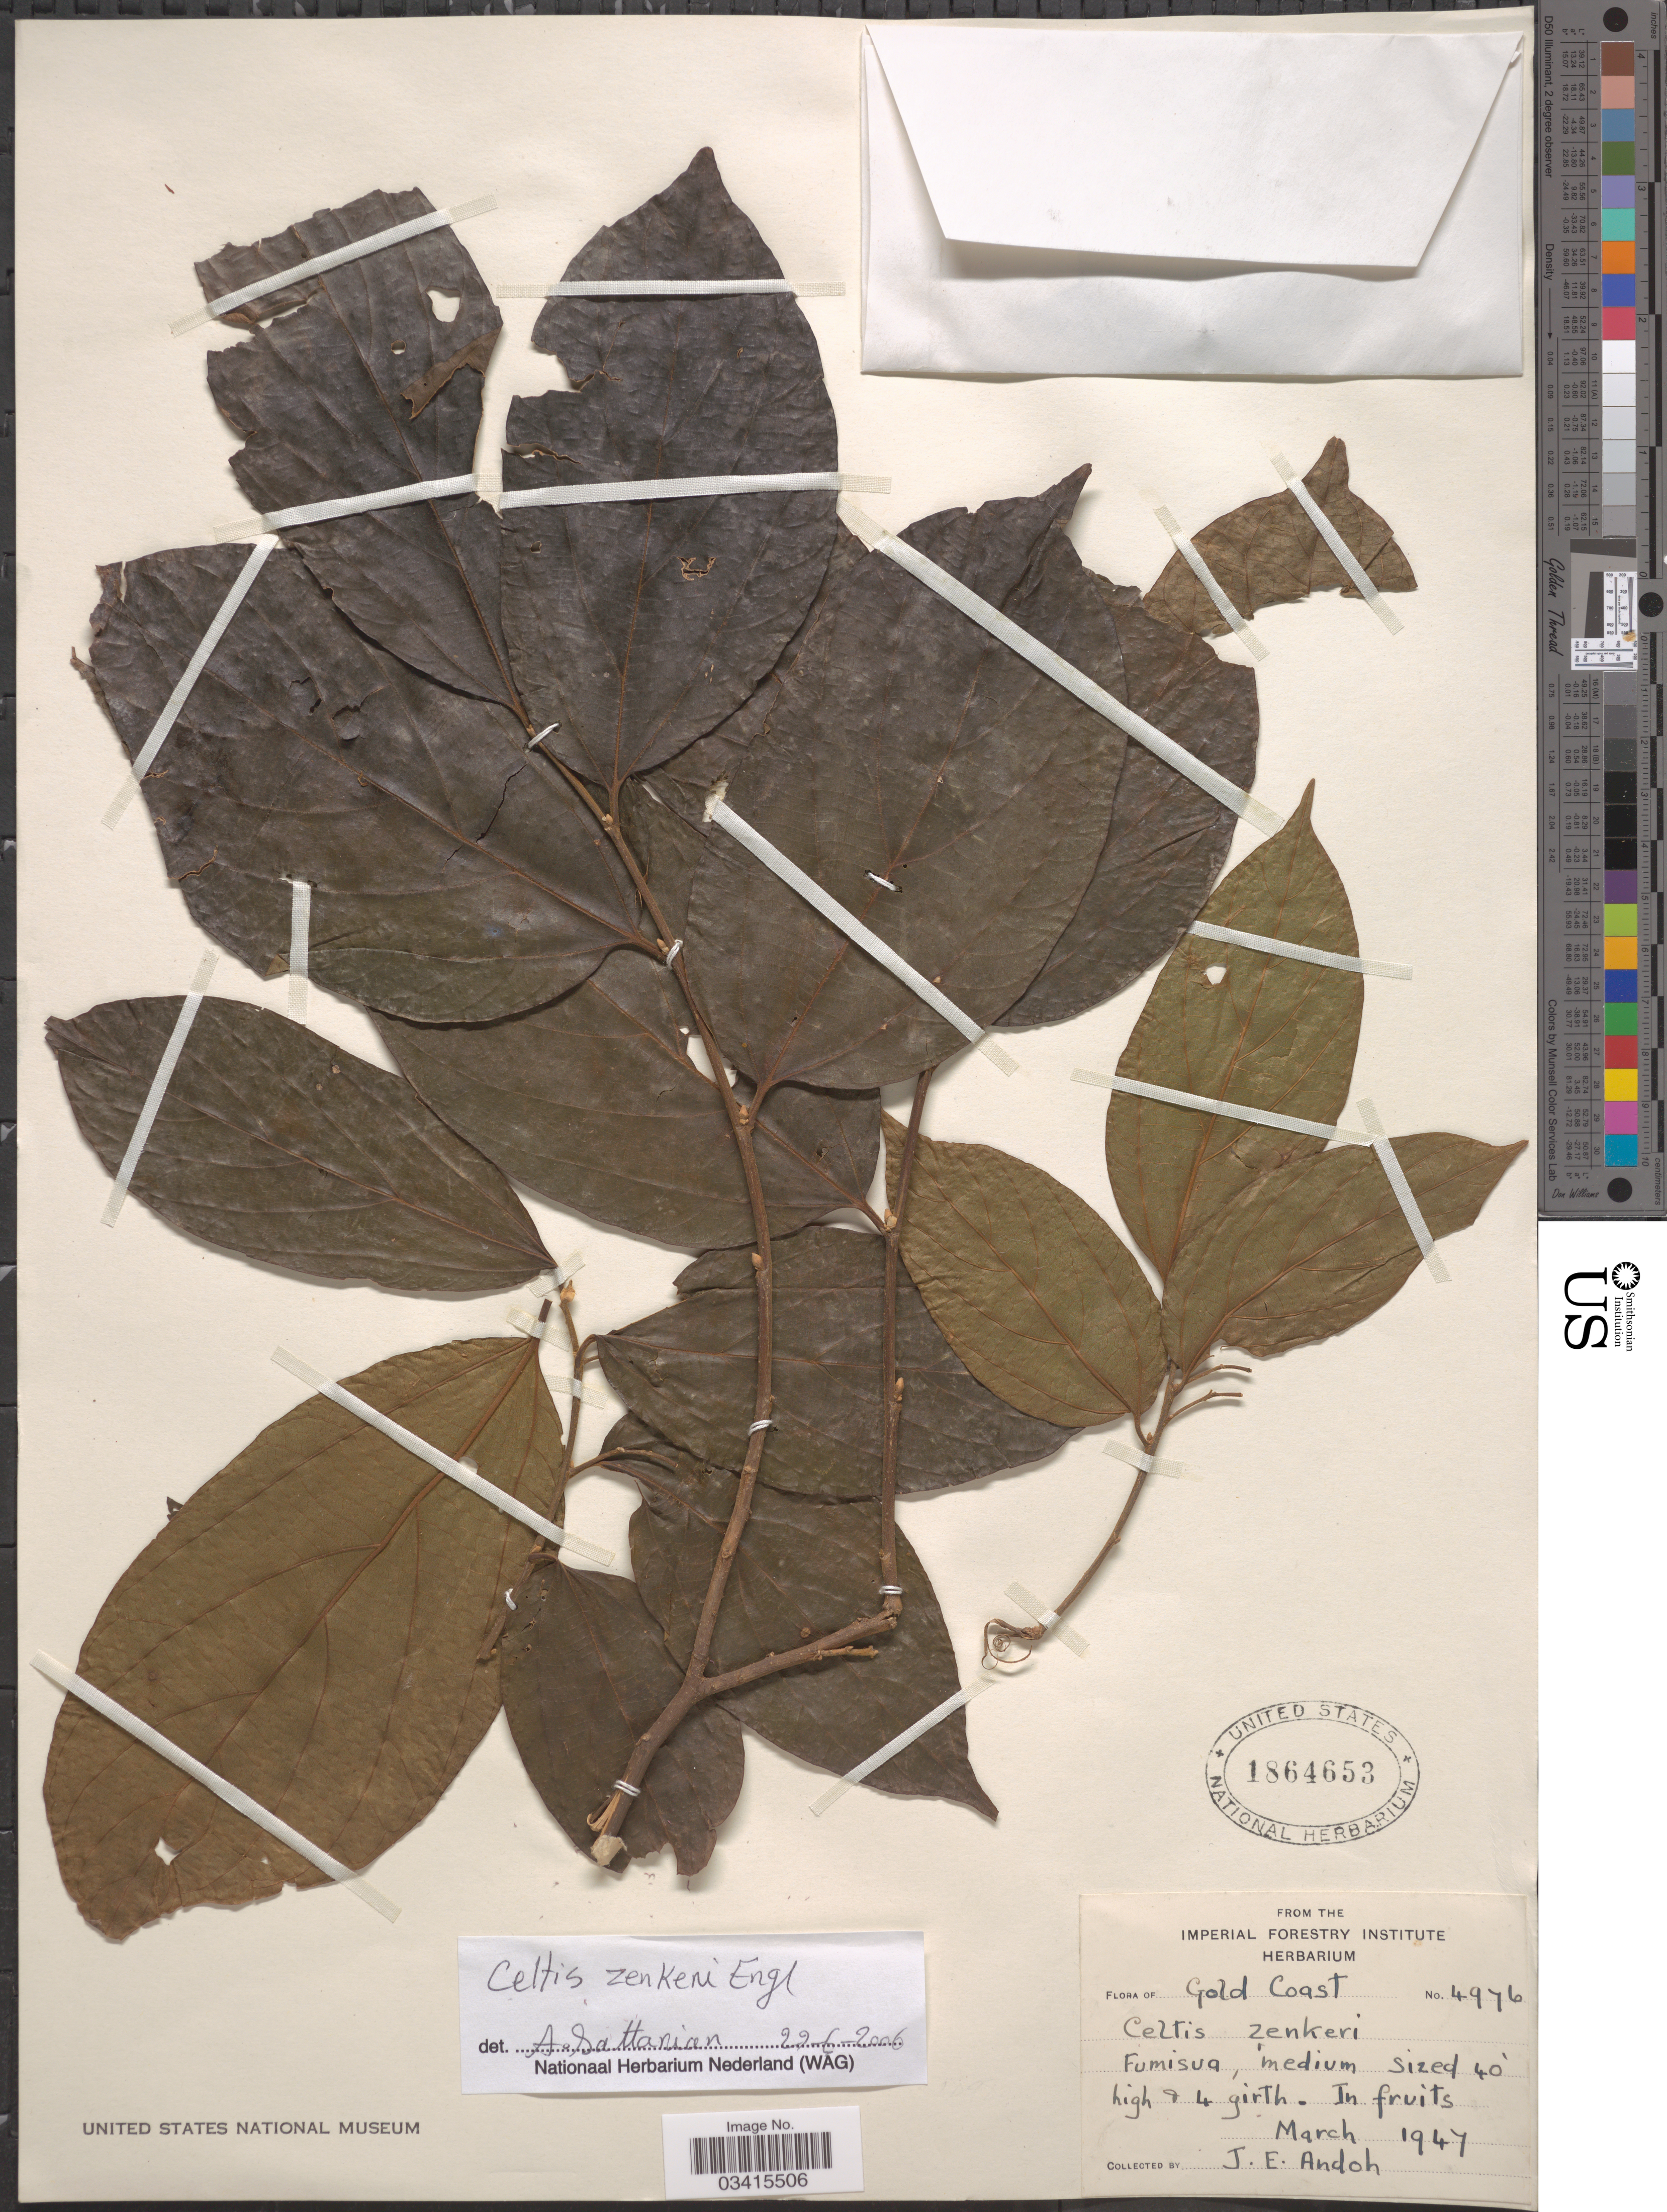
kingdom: Plantae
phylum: Tracheophyta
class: Magnoliopsida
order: Rosales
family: Cannabaceae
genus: Celtis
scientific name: Celtis zenkeri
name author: Engl.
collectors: J. Andoh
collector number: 4976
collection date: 1947-03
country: Ghana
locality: Gold Coast. Fumisua.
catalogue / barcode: US 1864653